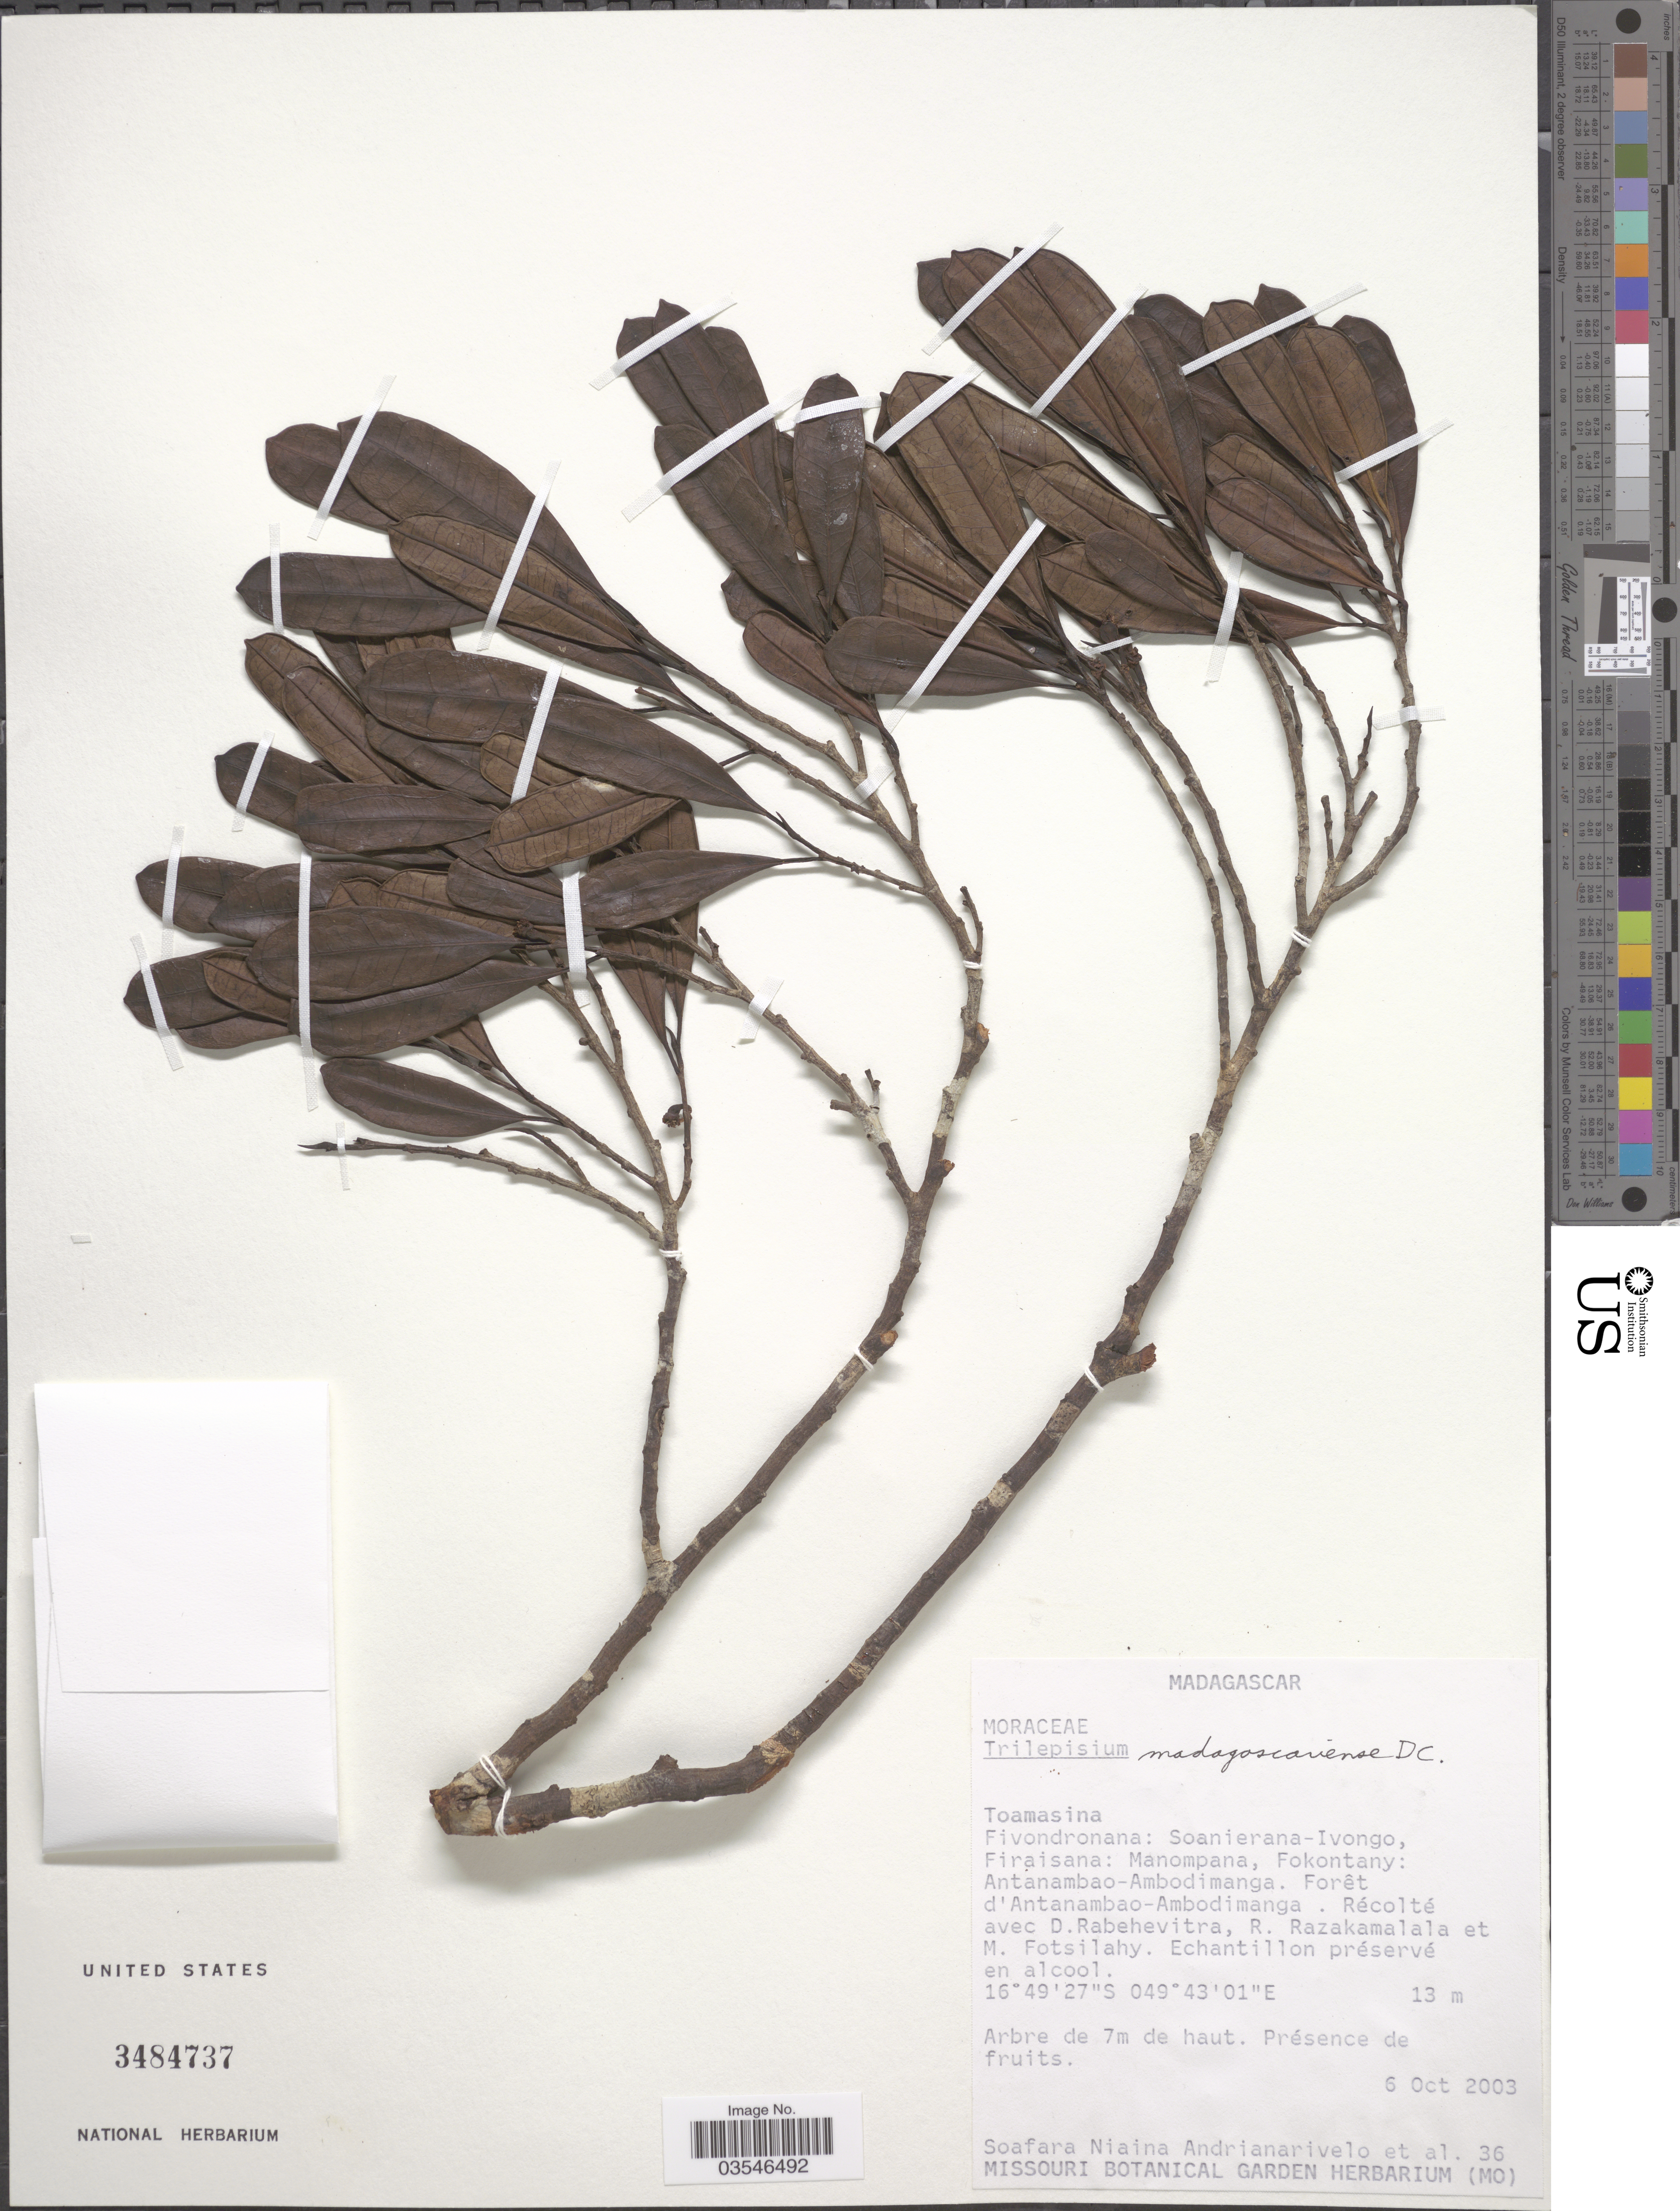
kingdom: Plantae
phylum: Tracheophyta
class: Magnoliopsida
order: Rosales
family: Moraceae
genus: Trilepisium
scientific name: Trilepisium madagascariense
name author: DC.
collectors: S. Andrianarivelo, D. Rabehevitra, R. Razakamalala & M. Fotsilahy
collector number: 36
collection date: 2003-10-06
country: Madagascar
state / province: Analanjirofo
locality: Fivondronana: Soanierana-Ivongo, Firaisana: Manompana. Forêt d'Antanambao-Ambodimanga.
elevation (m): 13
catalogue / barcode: US 3484737